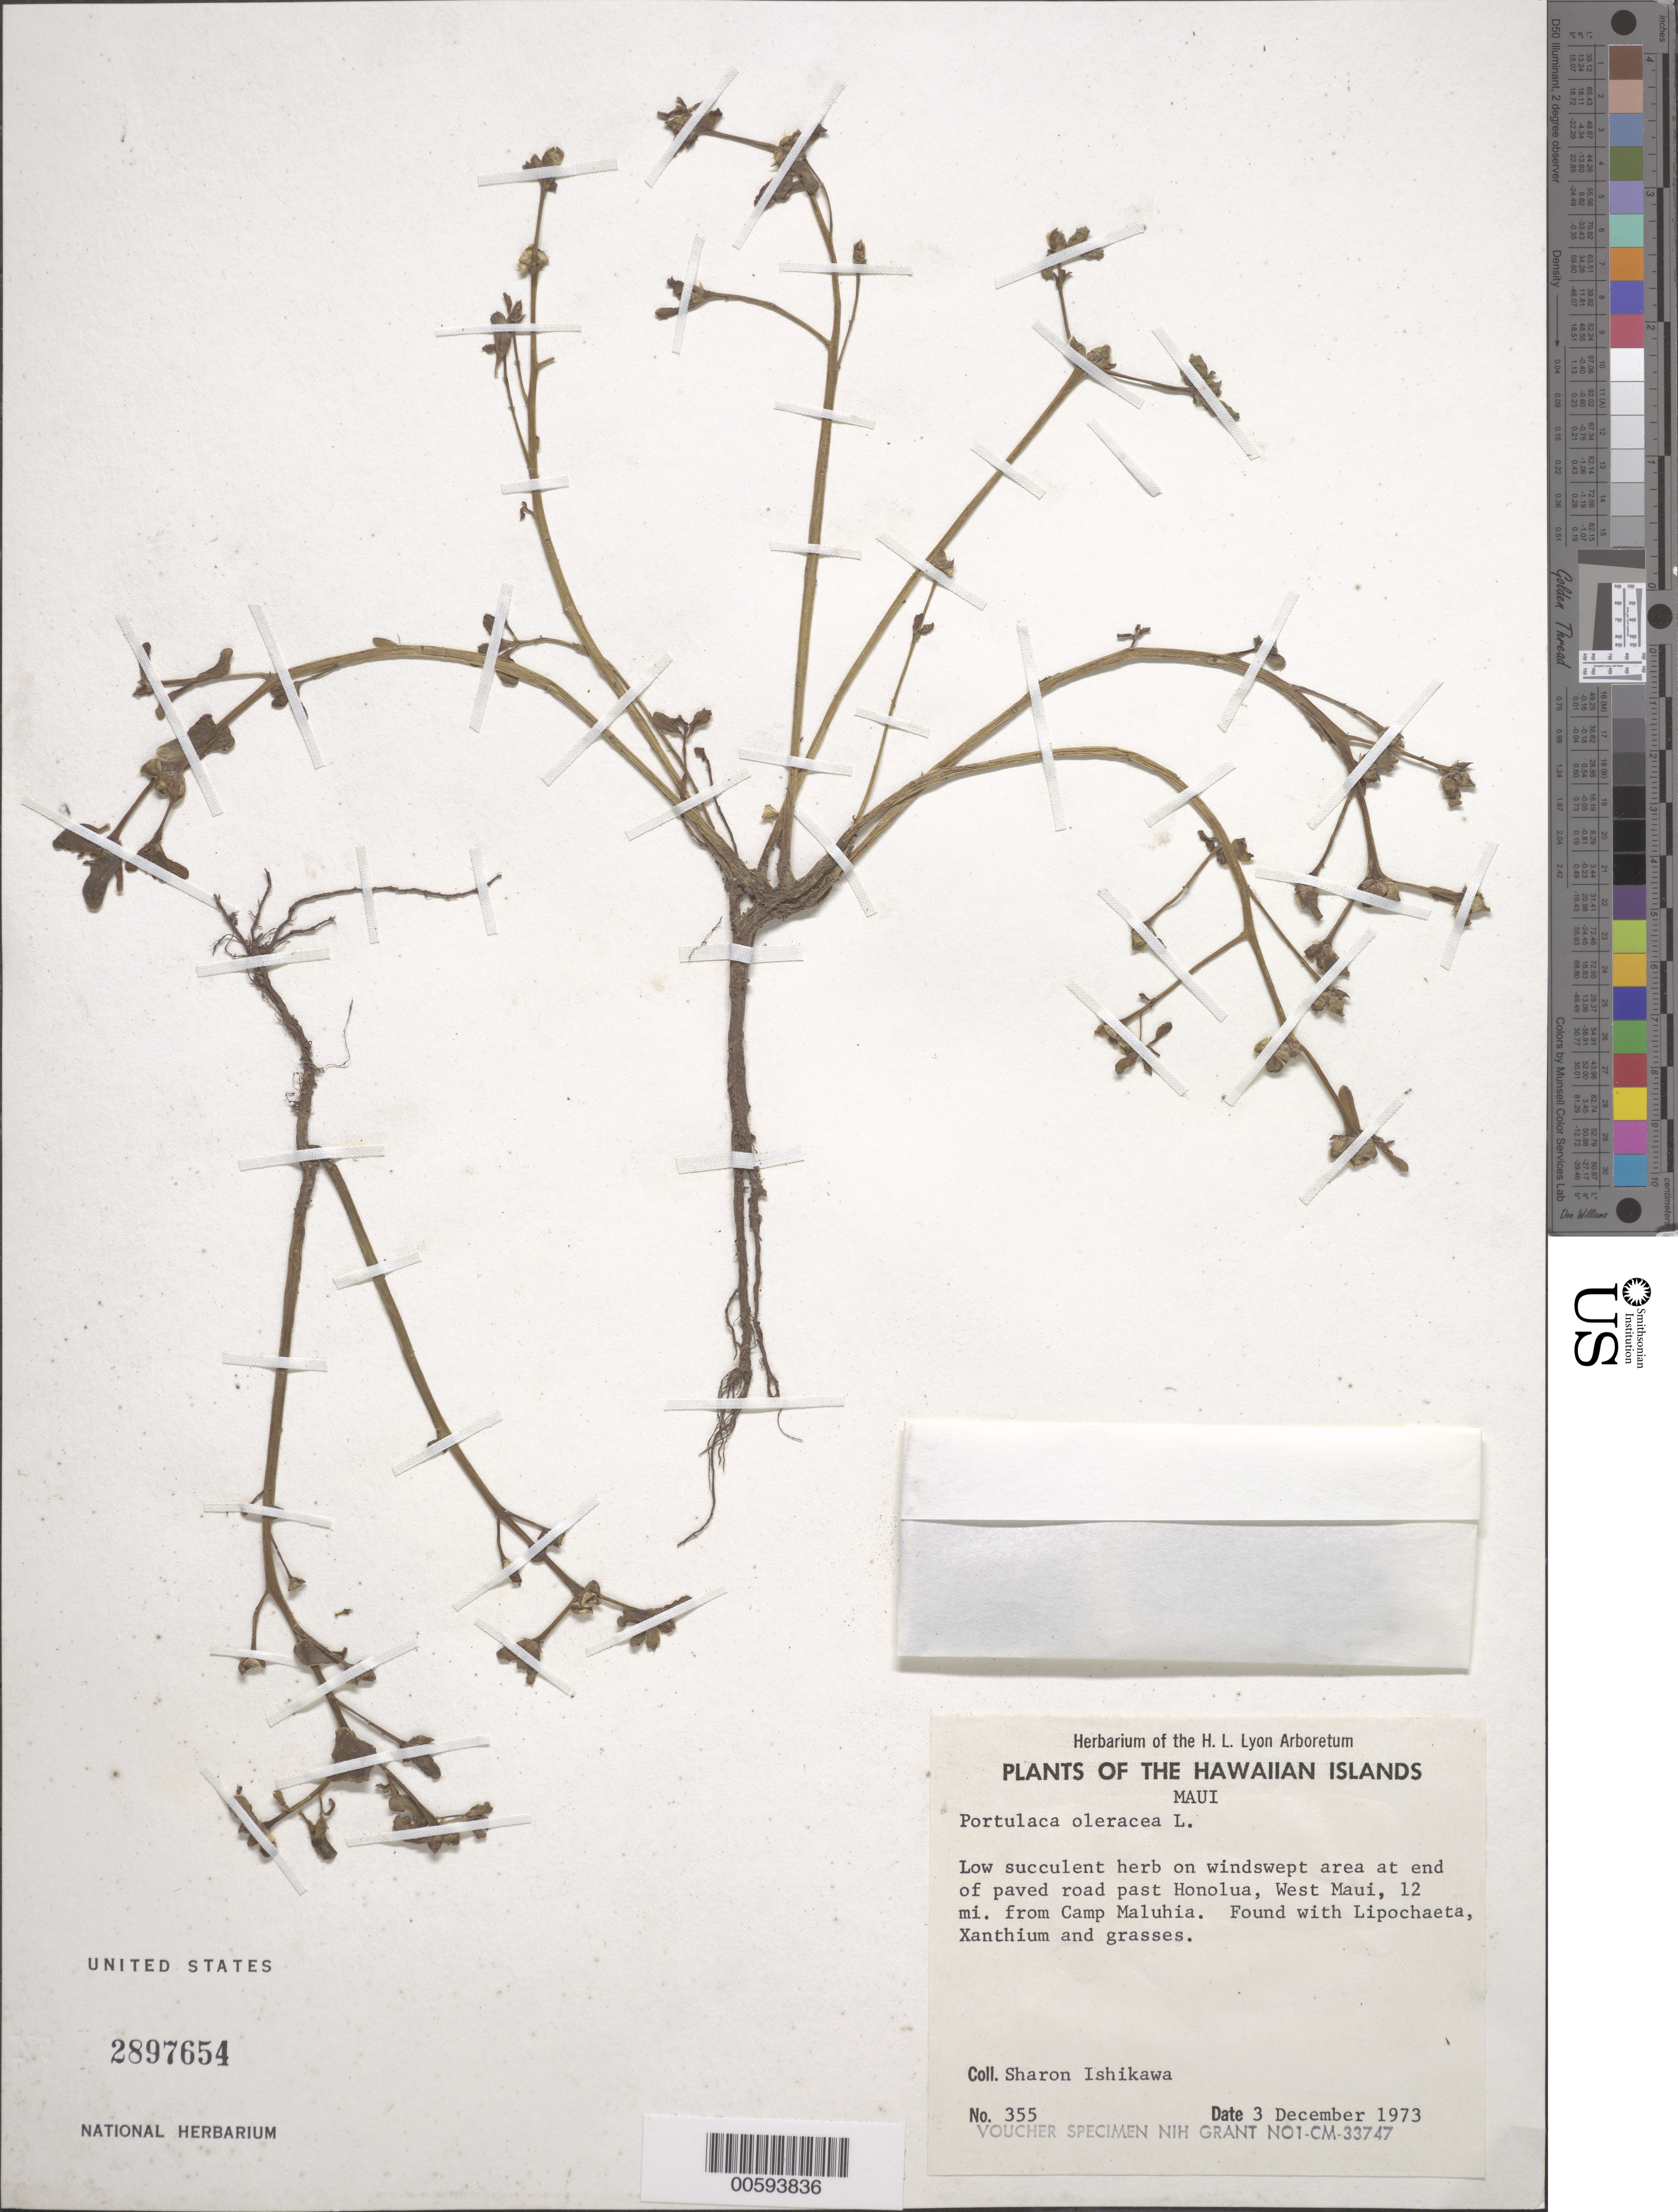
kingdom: Plantae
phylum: Tracheophyta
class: Magnoliopsida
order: Caryophyllales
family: Portulacaceae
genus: Portulaca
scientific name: Portulaca oleracea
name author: L.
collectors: S. Ishikawa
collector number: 355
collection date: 1973-12-03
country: United States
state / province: Hawaii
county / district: Maui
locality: The Hawaiian Islands. Maui. On windswept area at end of paved road past Honolua, West Maui, 12 mi. from Camp Maluhia.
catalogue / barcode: US 2897654